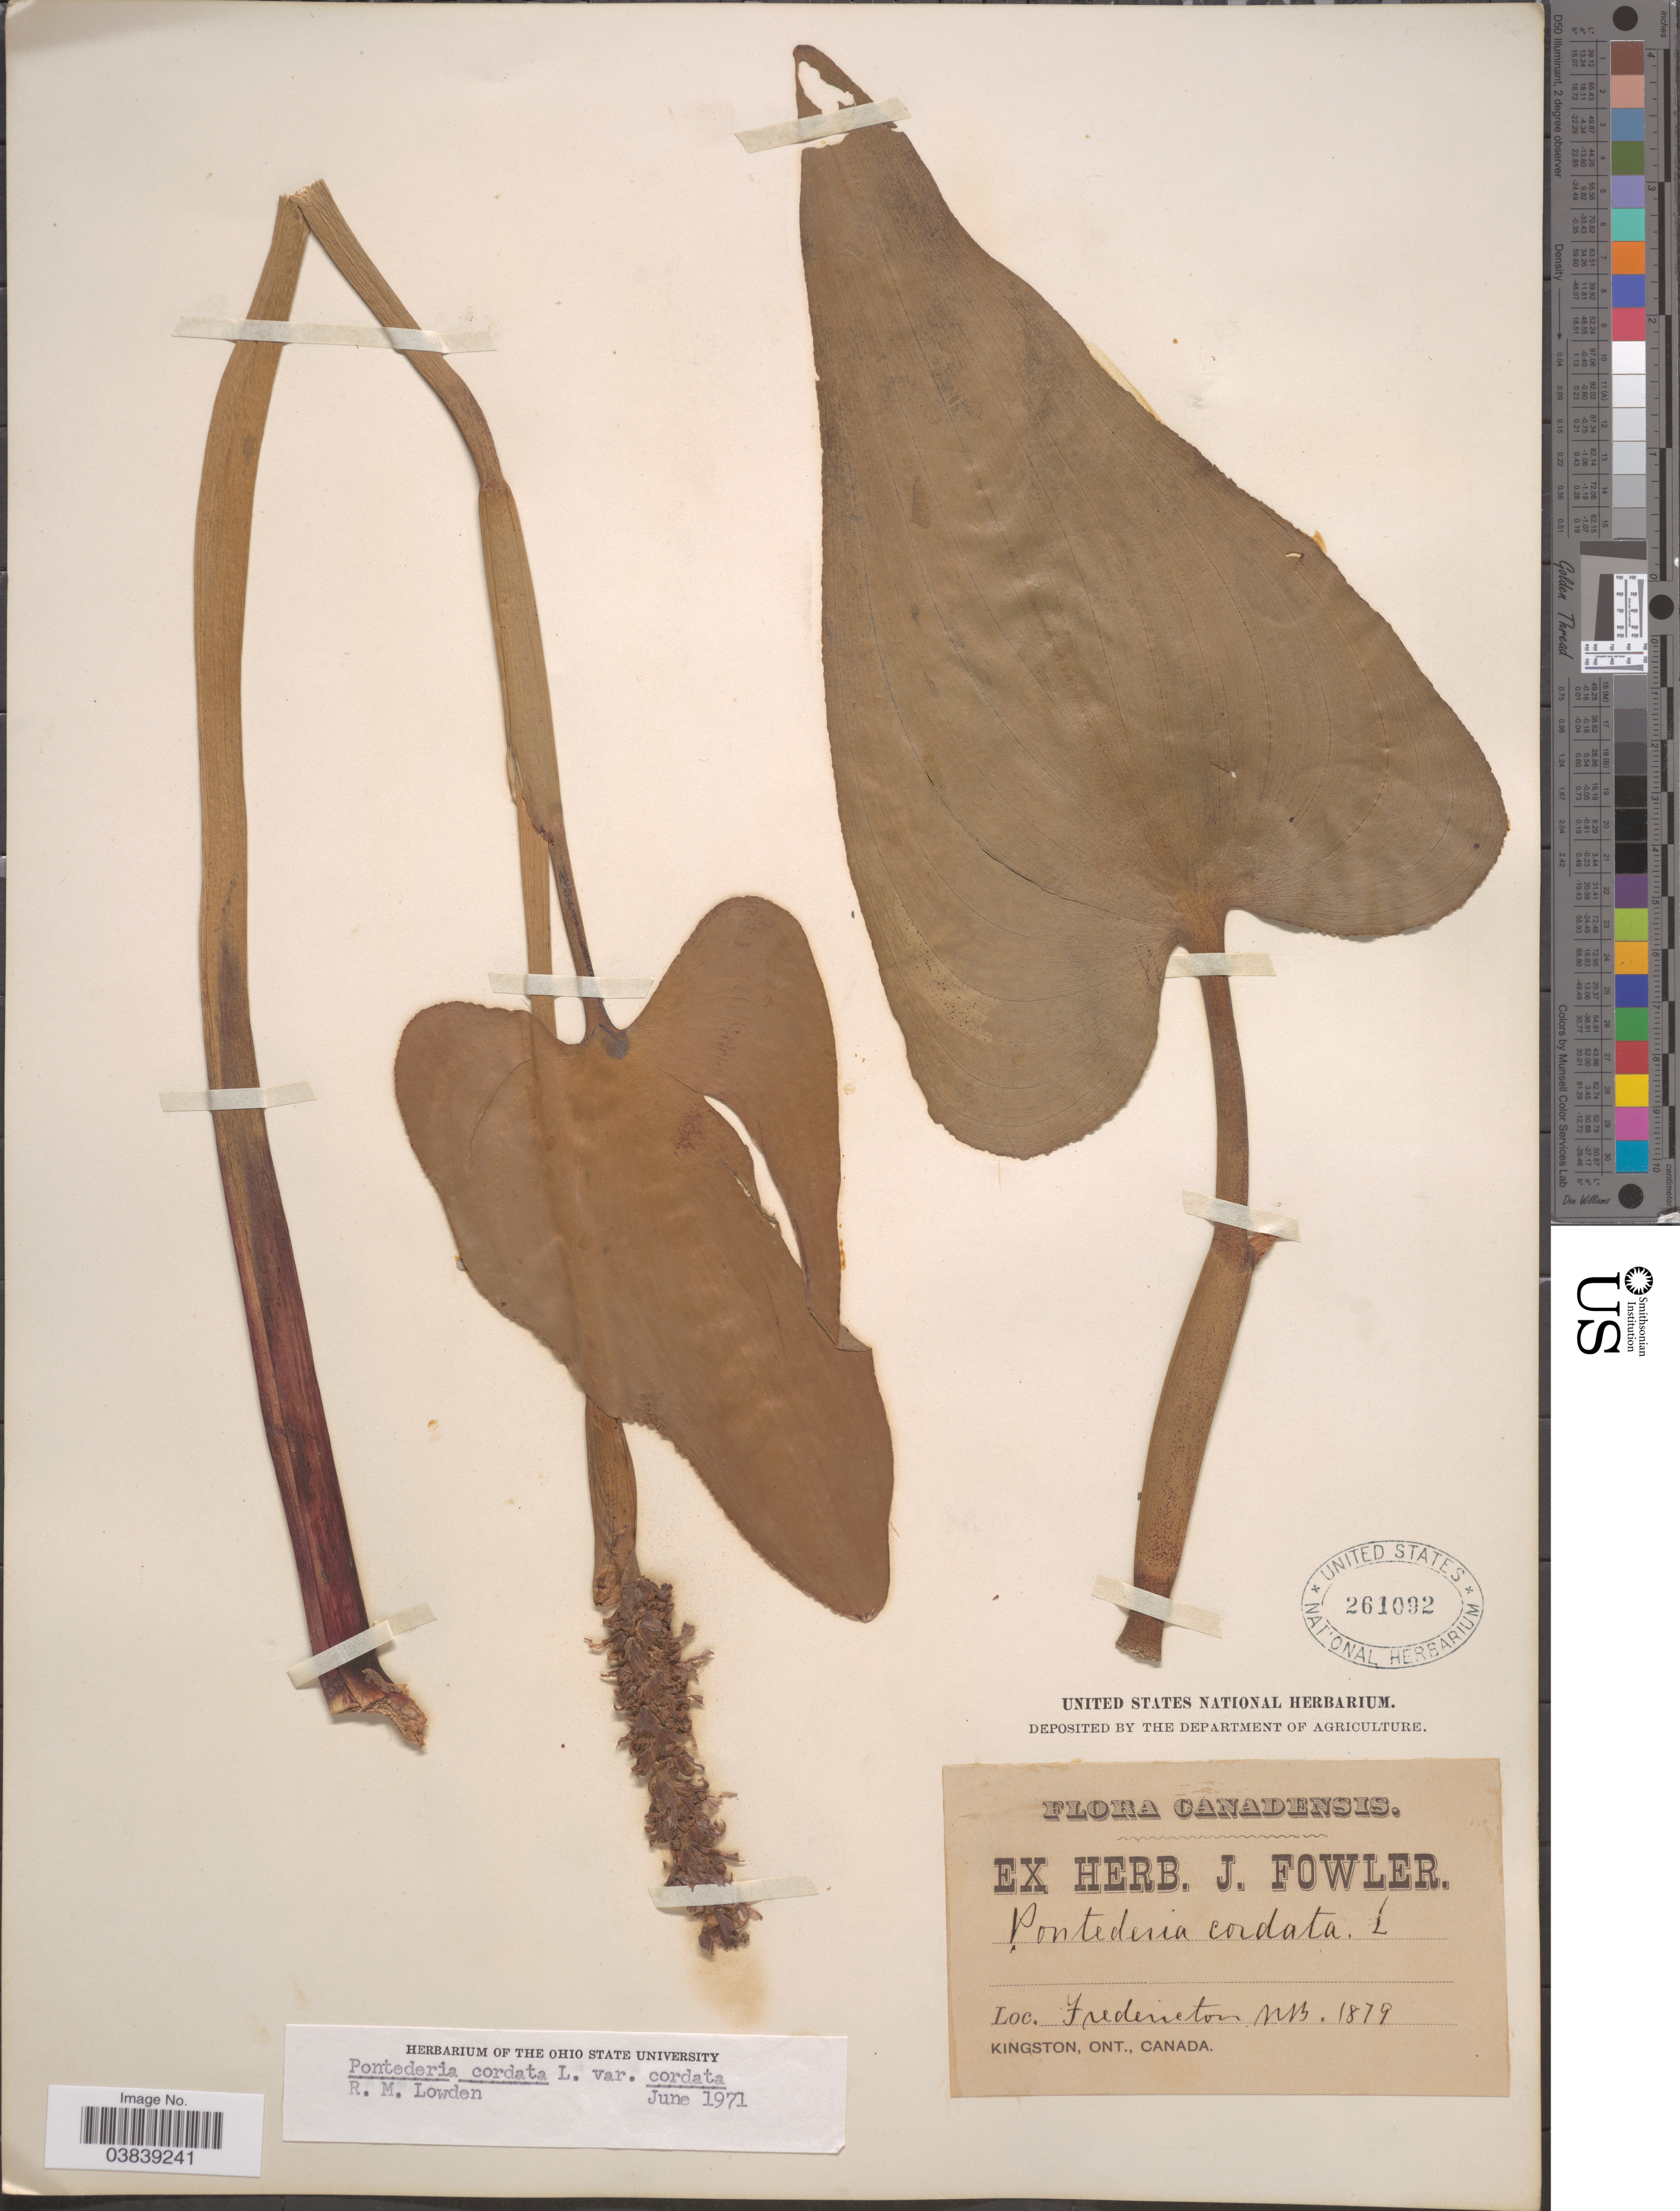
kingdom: Plantae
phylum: Tracheophyta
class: Liliopsida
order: Commelinales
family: Pontederiaceae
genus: Pontederia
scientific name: Pontederia cordata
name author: L.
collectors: ex herb. J. Fowler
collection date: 1879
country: Canada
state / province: New Brunswick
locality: Fredericton.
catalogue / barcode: US 261092